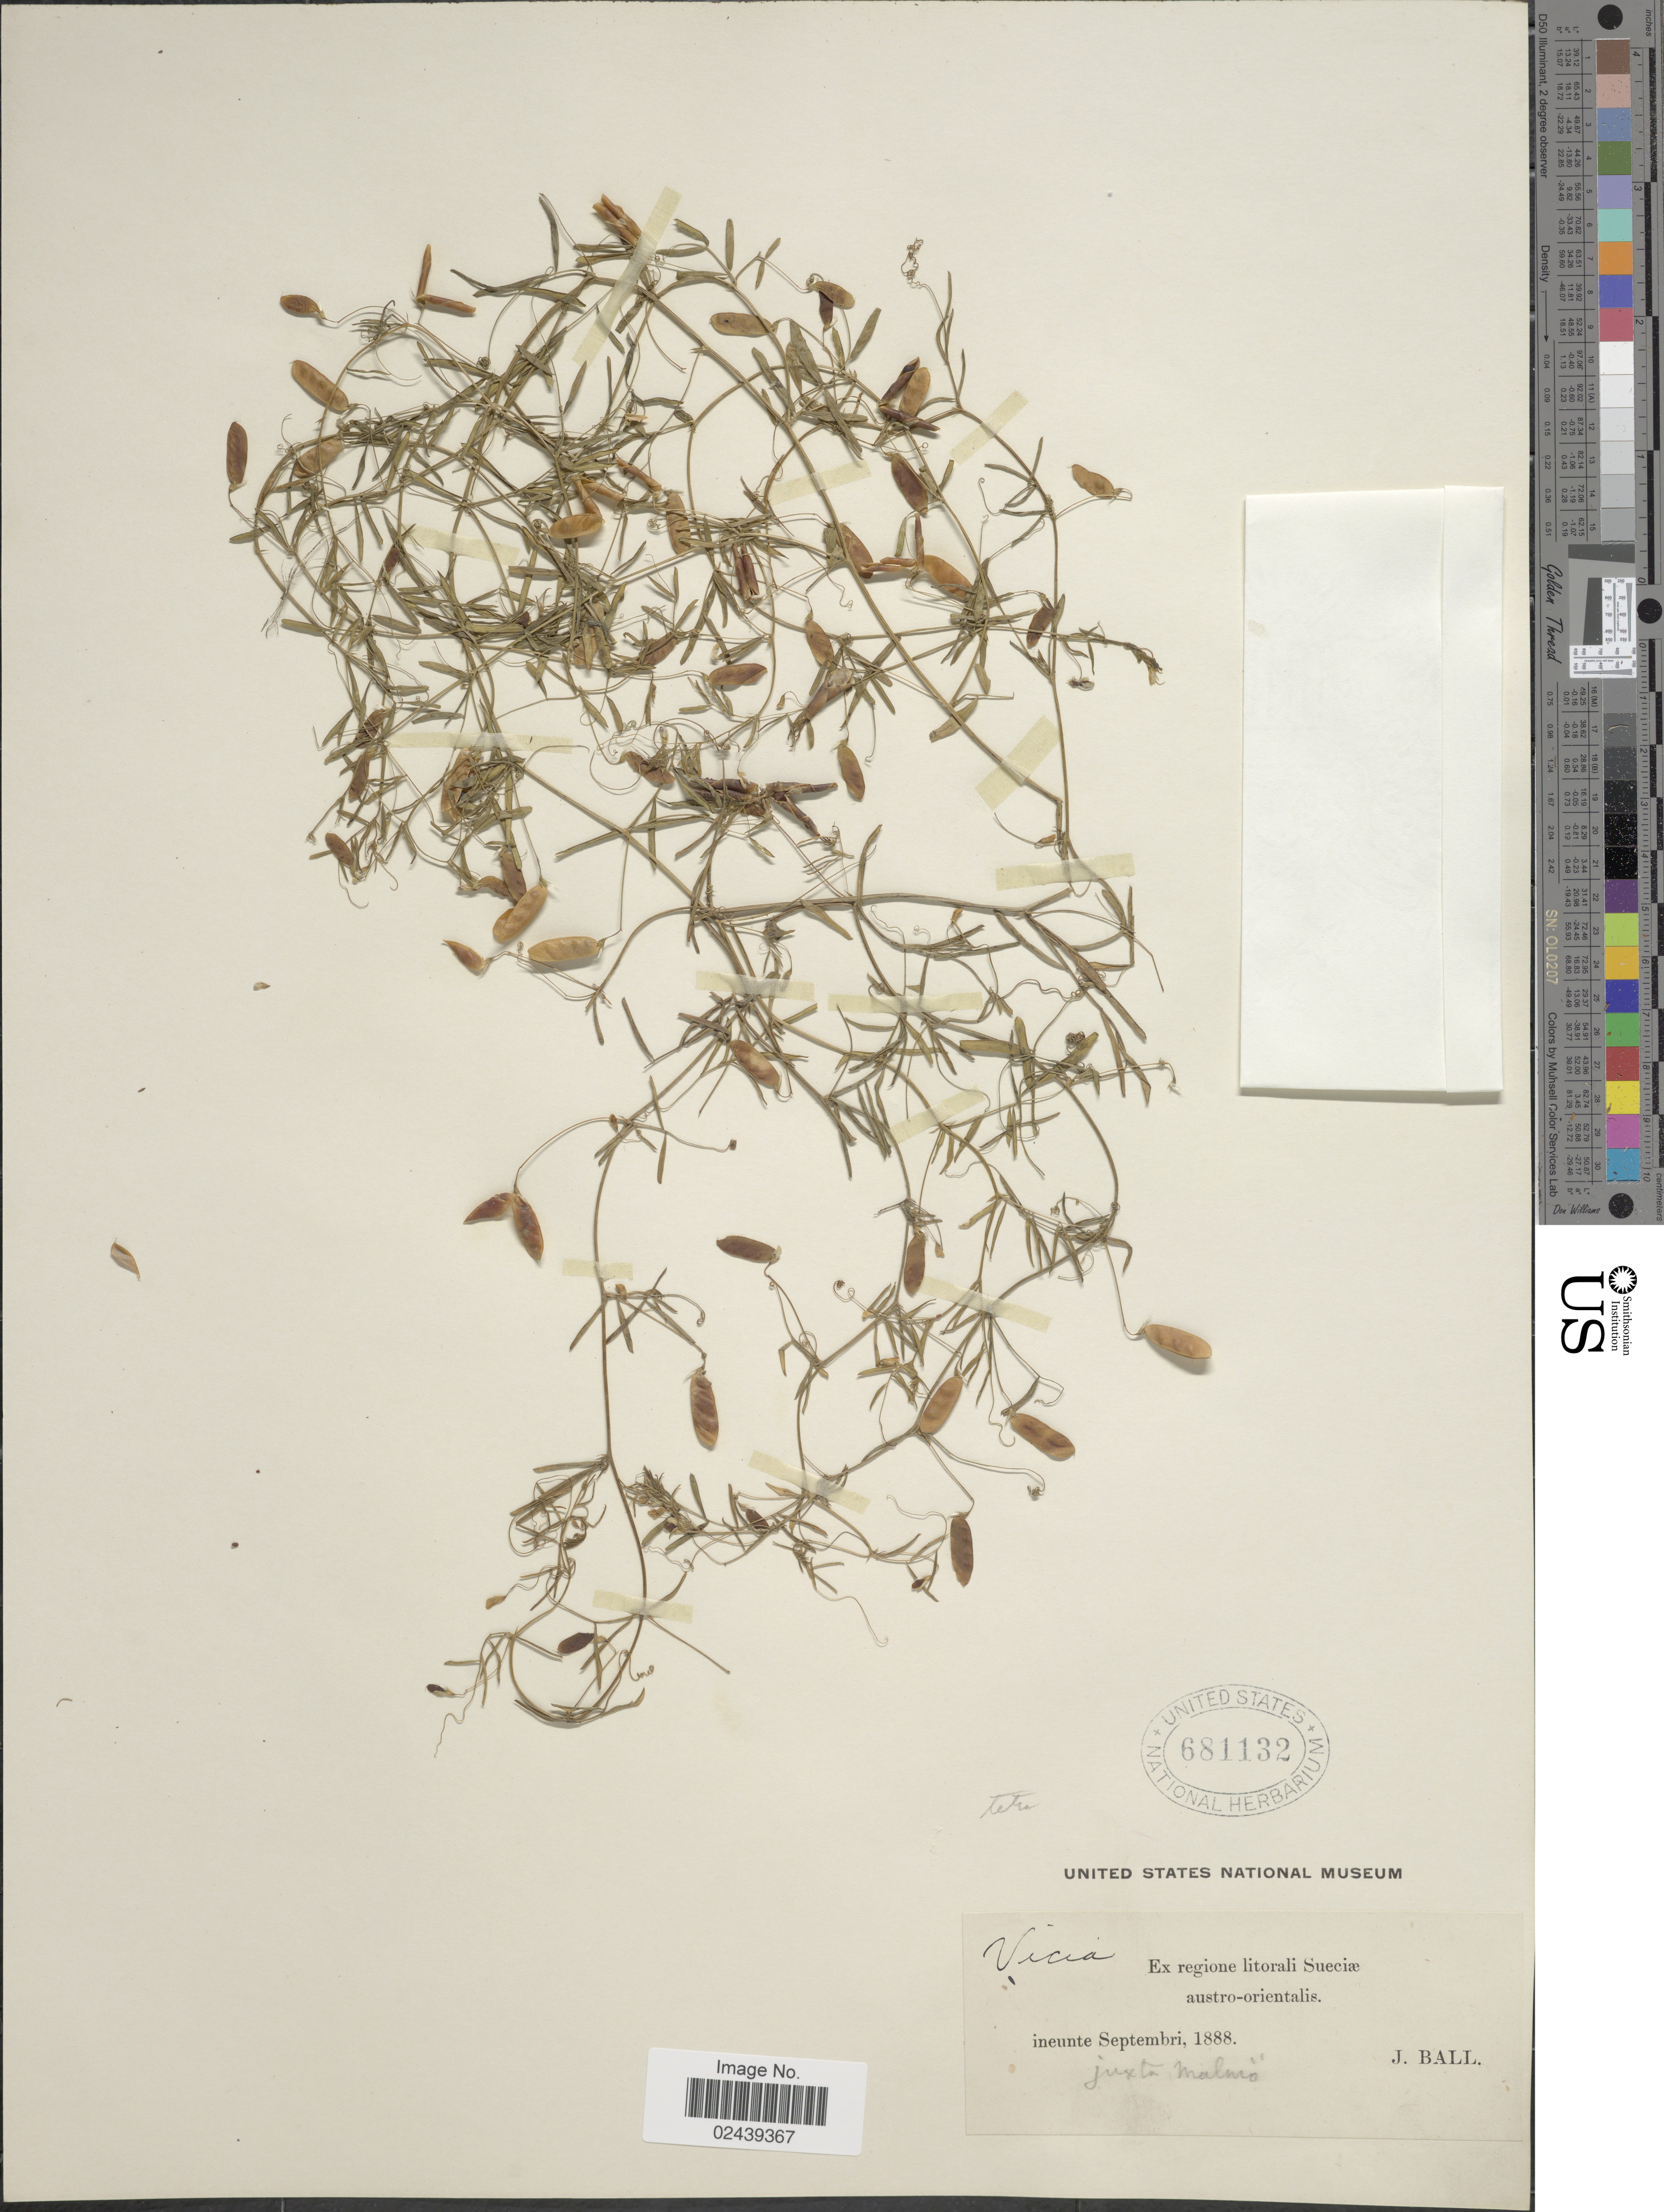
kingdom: Plantae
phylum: Tracheophyta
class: Magnoliopsida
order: Fabales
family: Fabaceae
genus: Vicia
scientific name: Vicia tetrasperma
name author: (L.) Schreb.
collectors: J. Ball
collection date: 1888-09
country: Sweden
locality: Ex regione litorali Sueciae, austro-orientalis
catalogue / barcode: US 681132